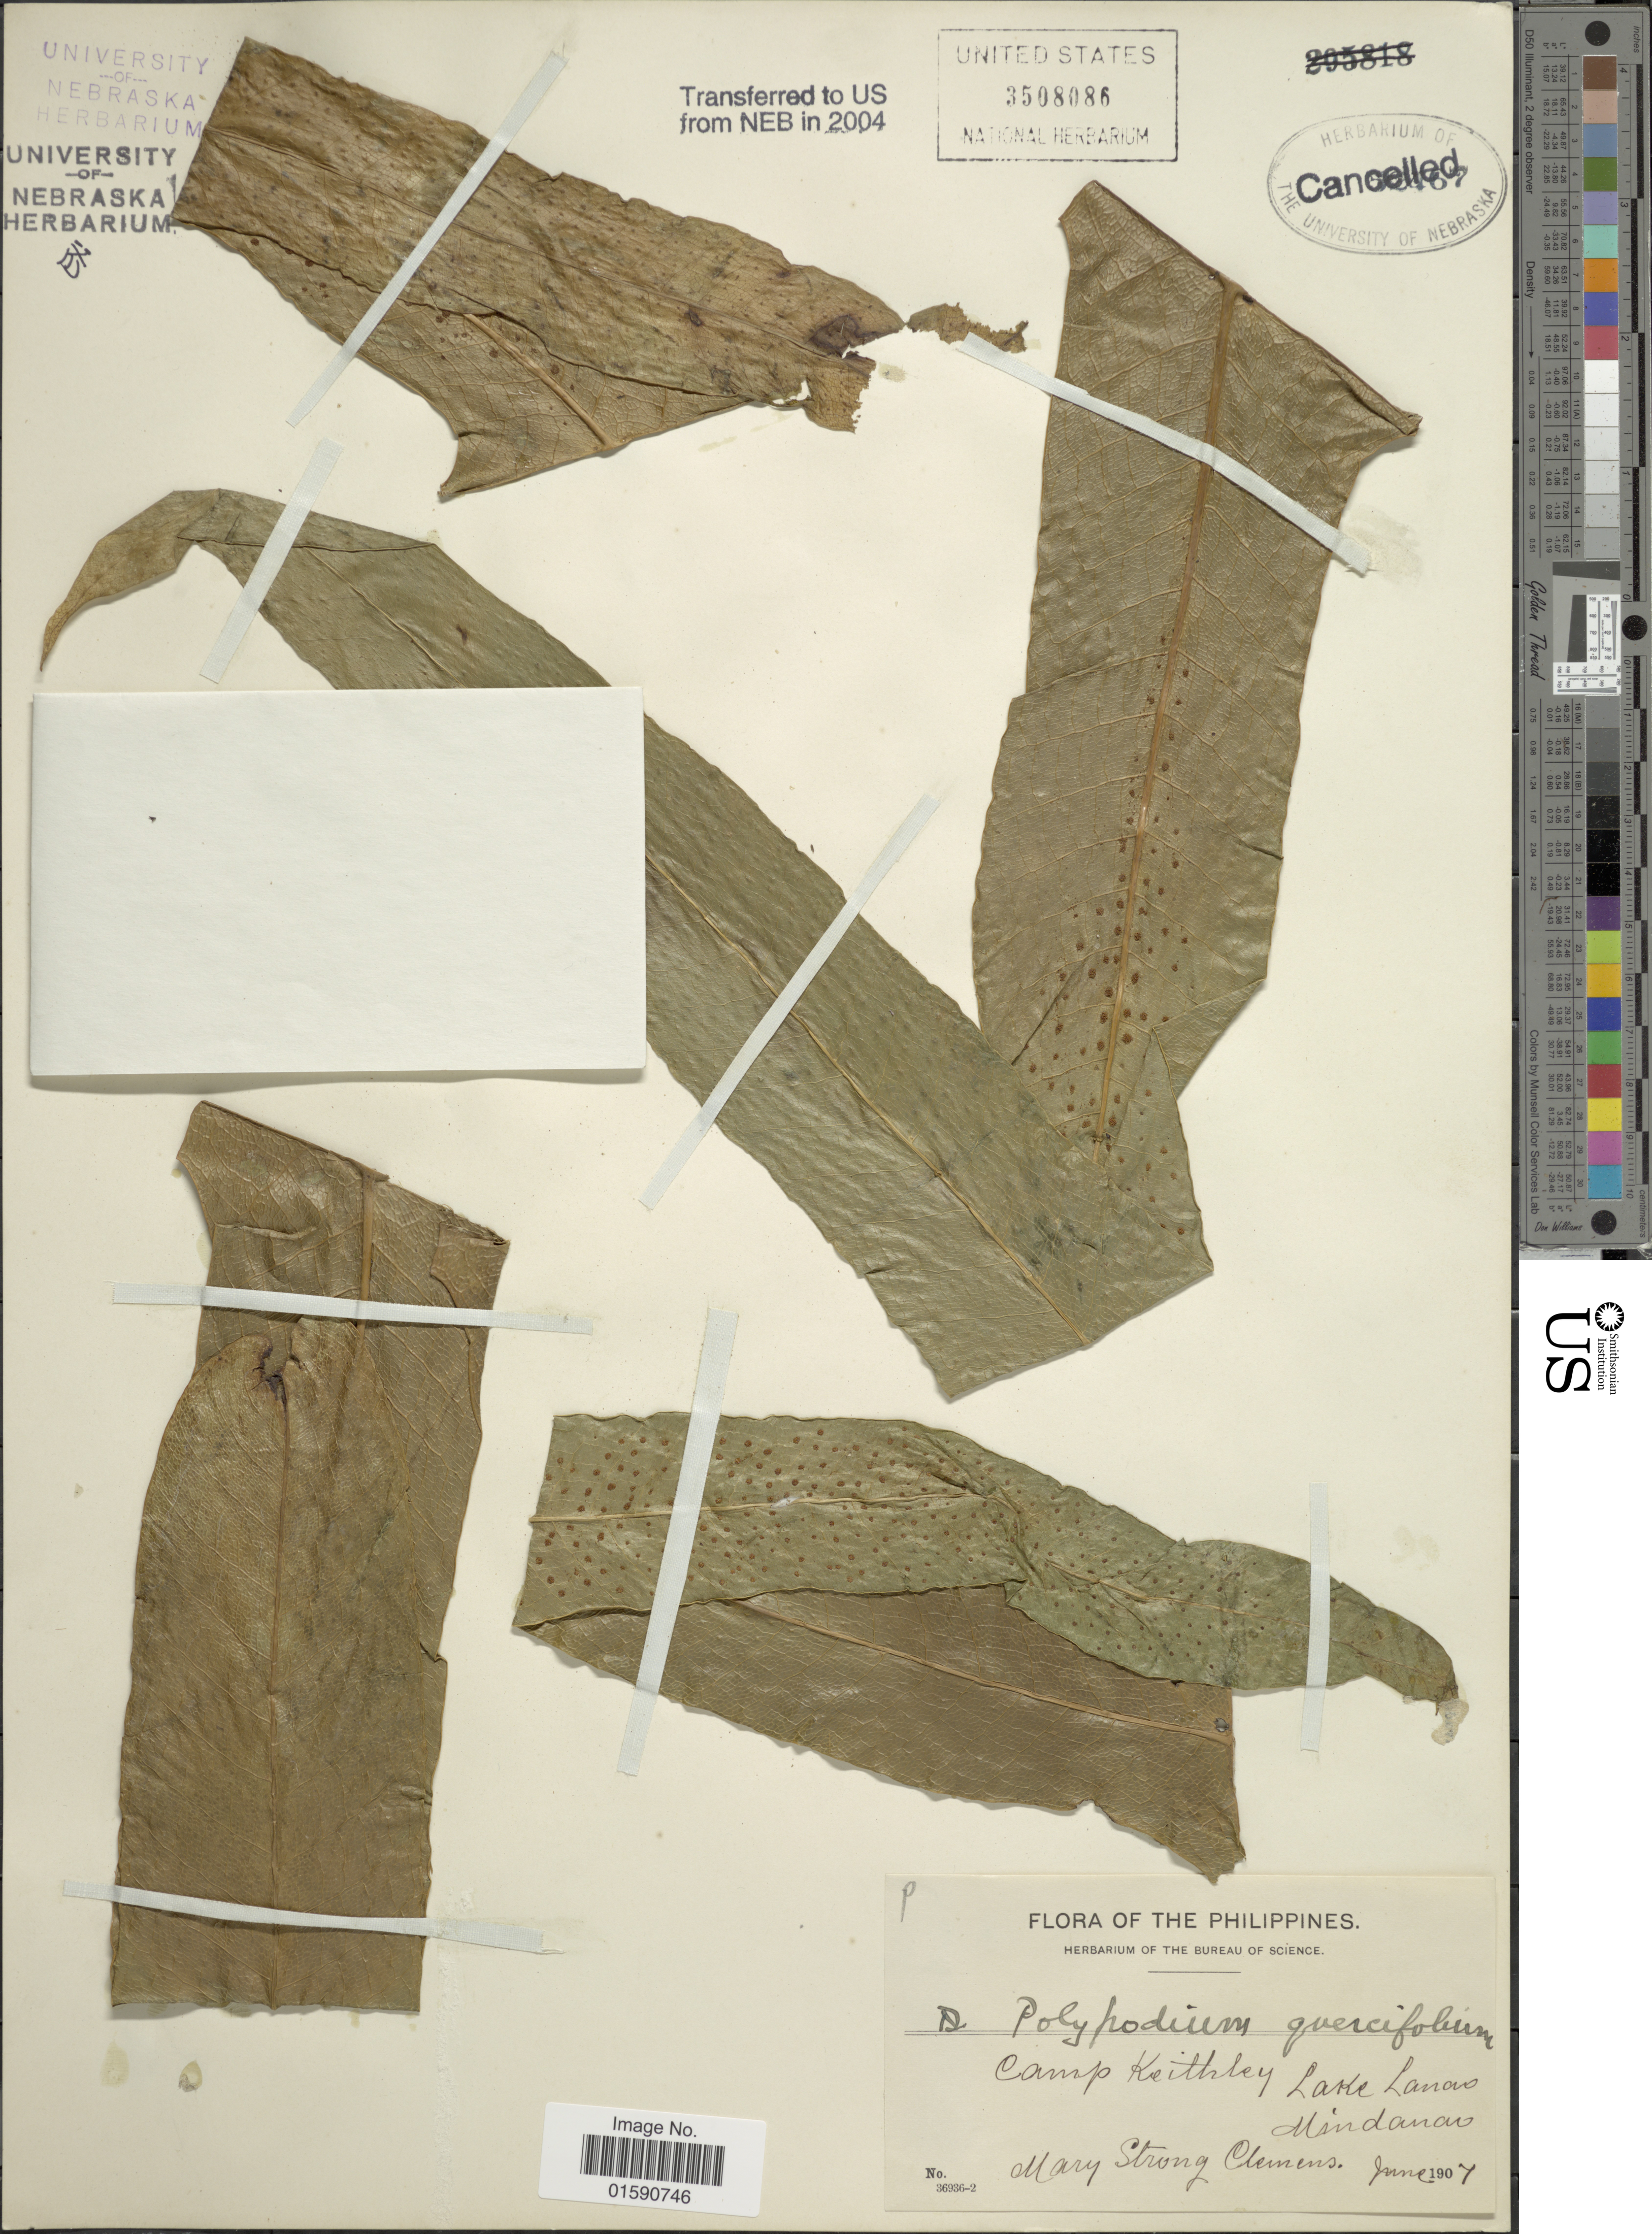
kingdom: Plantae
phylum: Tracheophyta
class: Polypodiopsida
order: Polypodiales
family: Polypodiaceae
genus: Drynaria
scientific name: Drynaria quercifolia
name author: (L.) J. Sm.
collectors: M. S. Clemens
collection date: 1907-06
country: Philippines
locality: Camp Keithly, Lake Lanao, Mindanao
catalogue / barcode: US 3508086